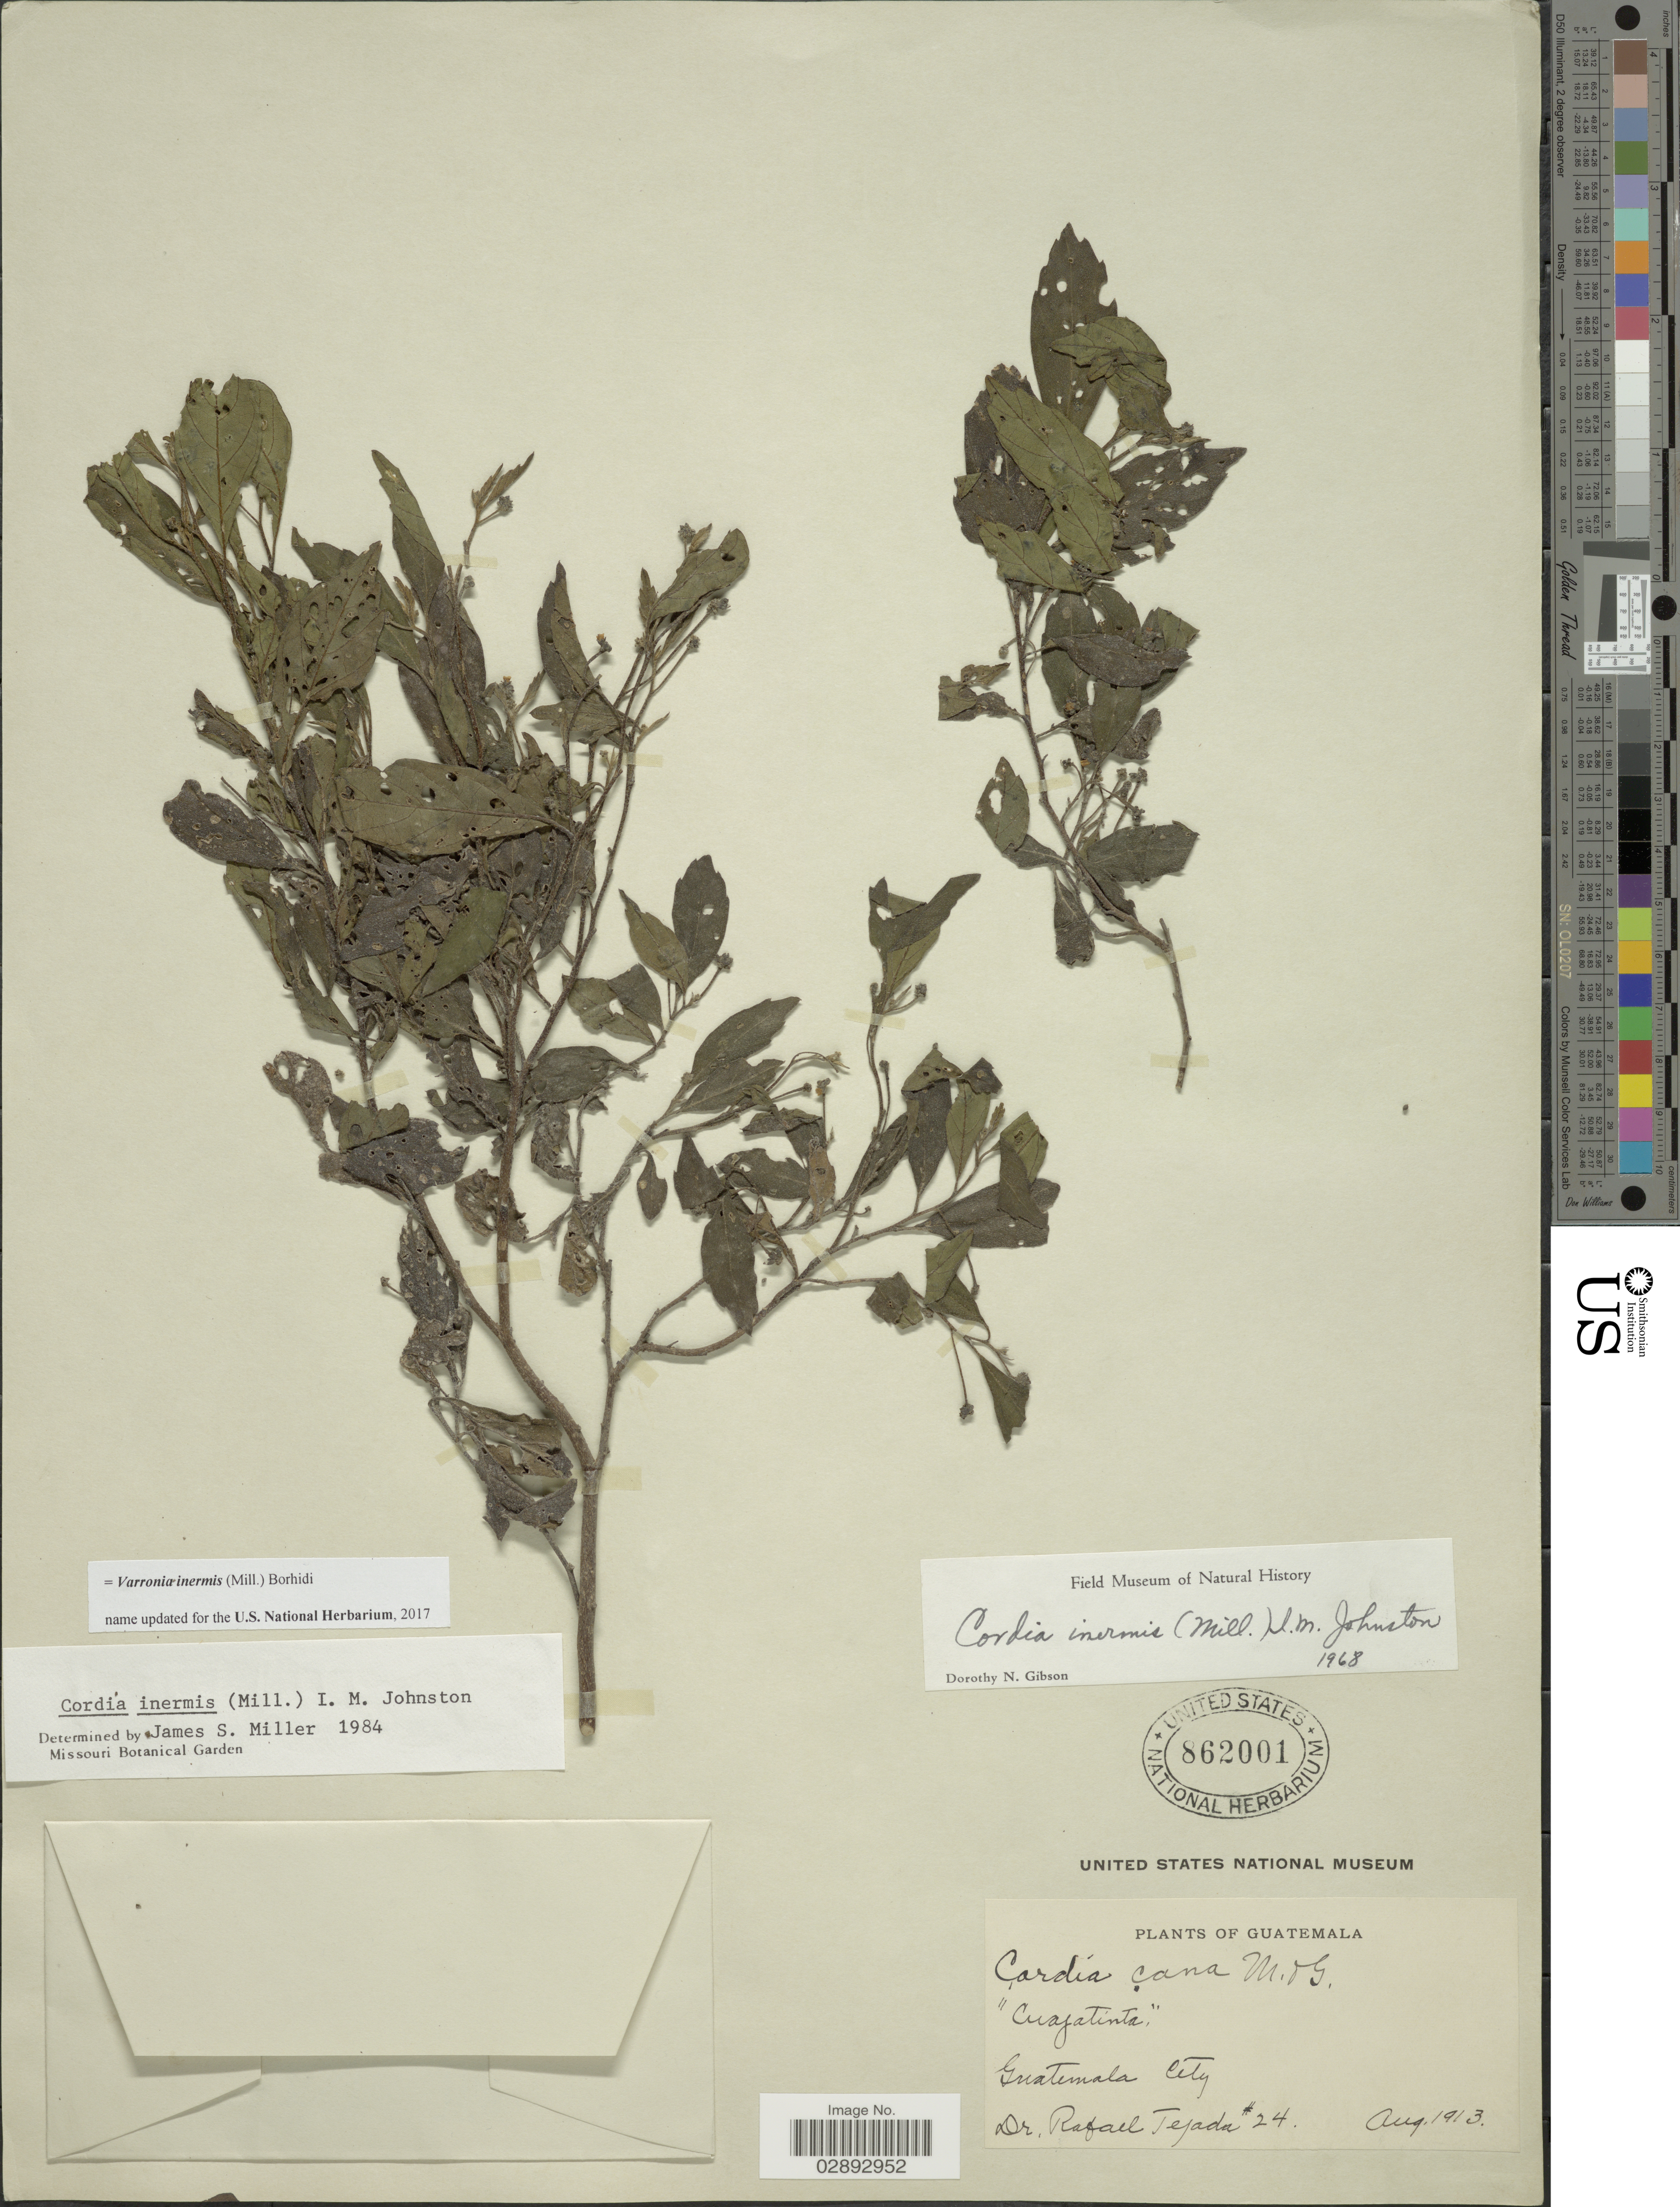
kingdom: Plantae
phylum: Tracheophyta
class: Magnoliopsida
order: Boraginales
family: Cordiaceae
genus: Varronia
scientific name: Varronia inermis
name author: (Mill.) Borhidi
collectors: R. Tejada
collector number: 24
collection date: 1913-08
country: Guatemala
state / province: Guatemala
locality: Guatemala City.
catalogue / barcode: US 862001